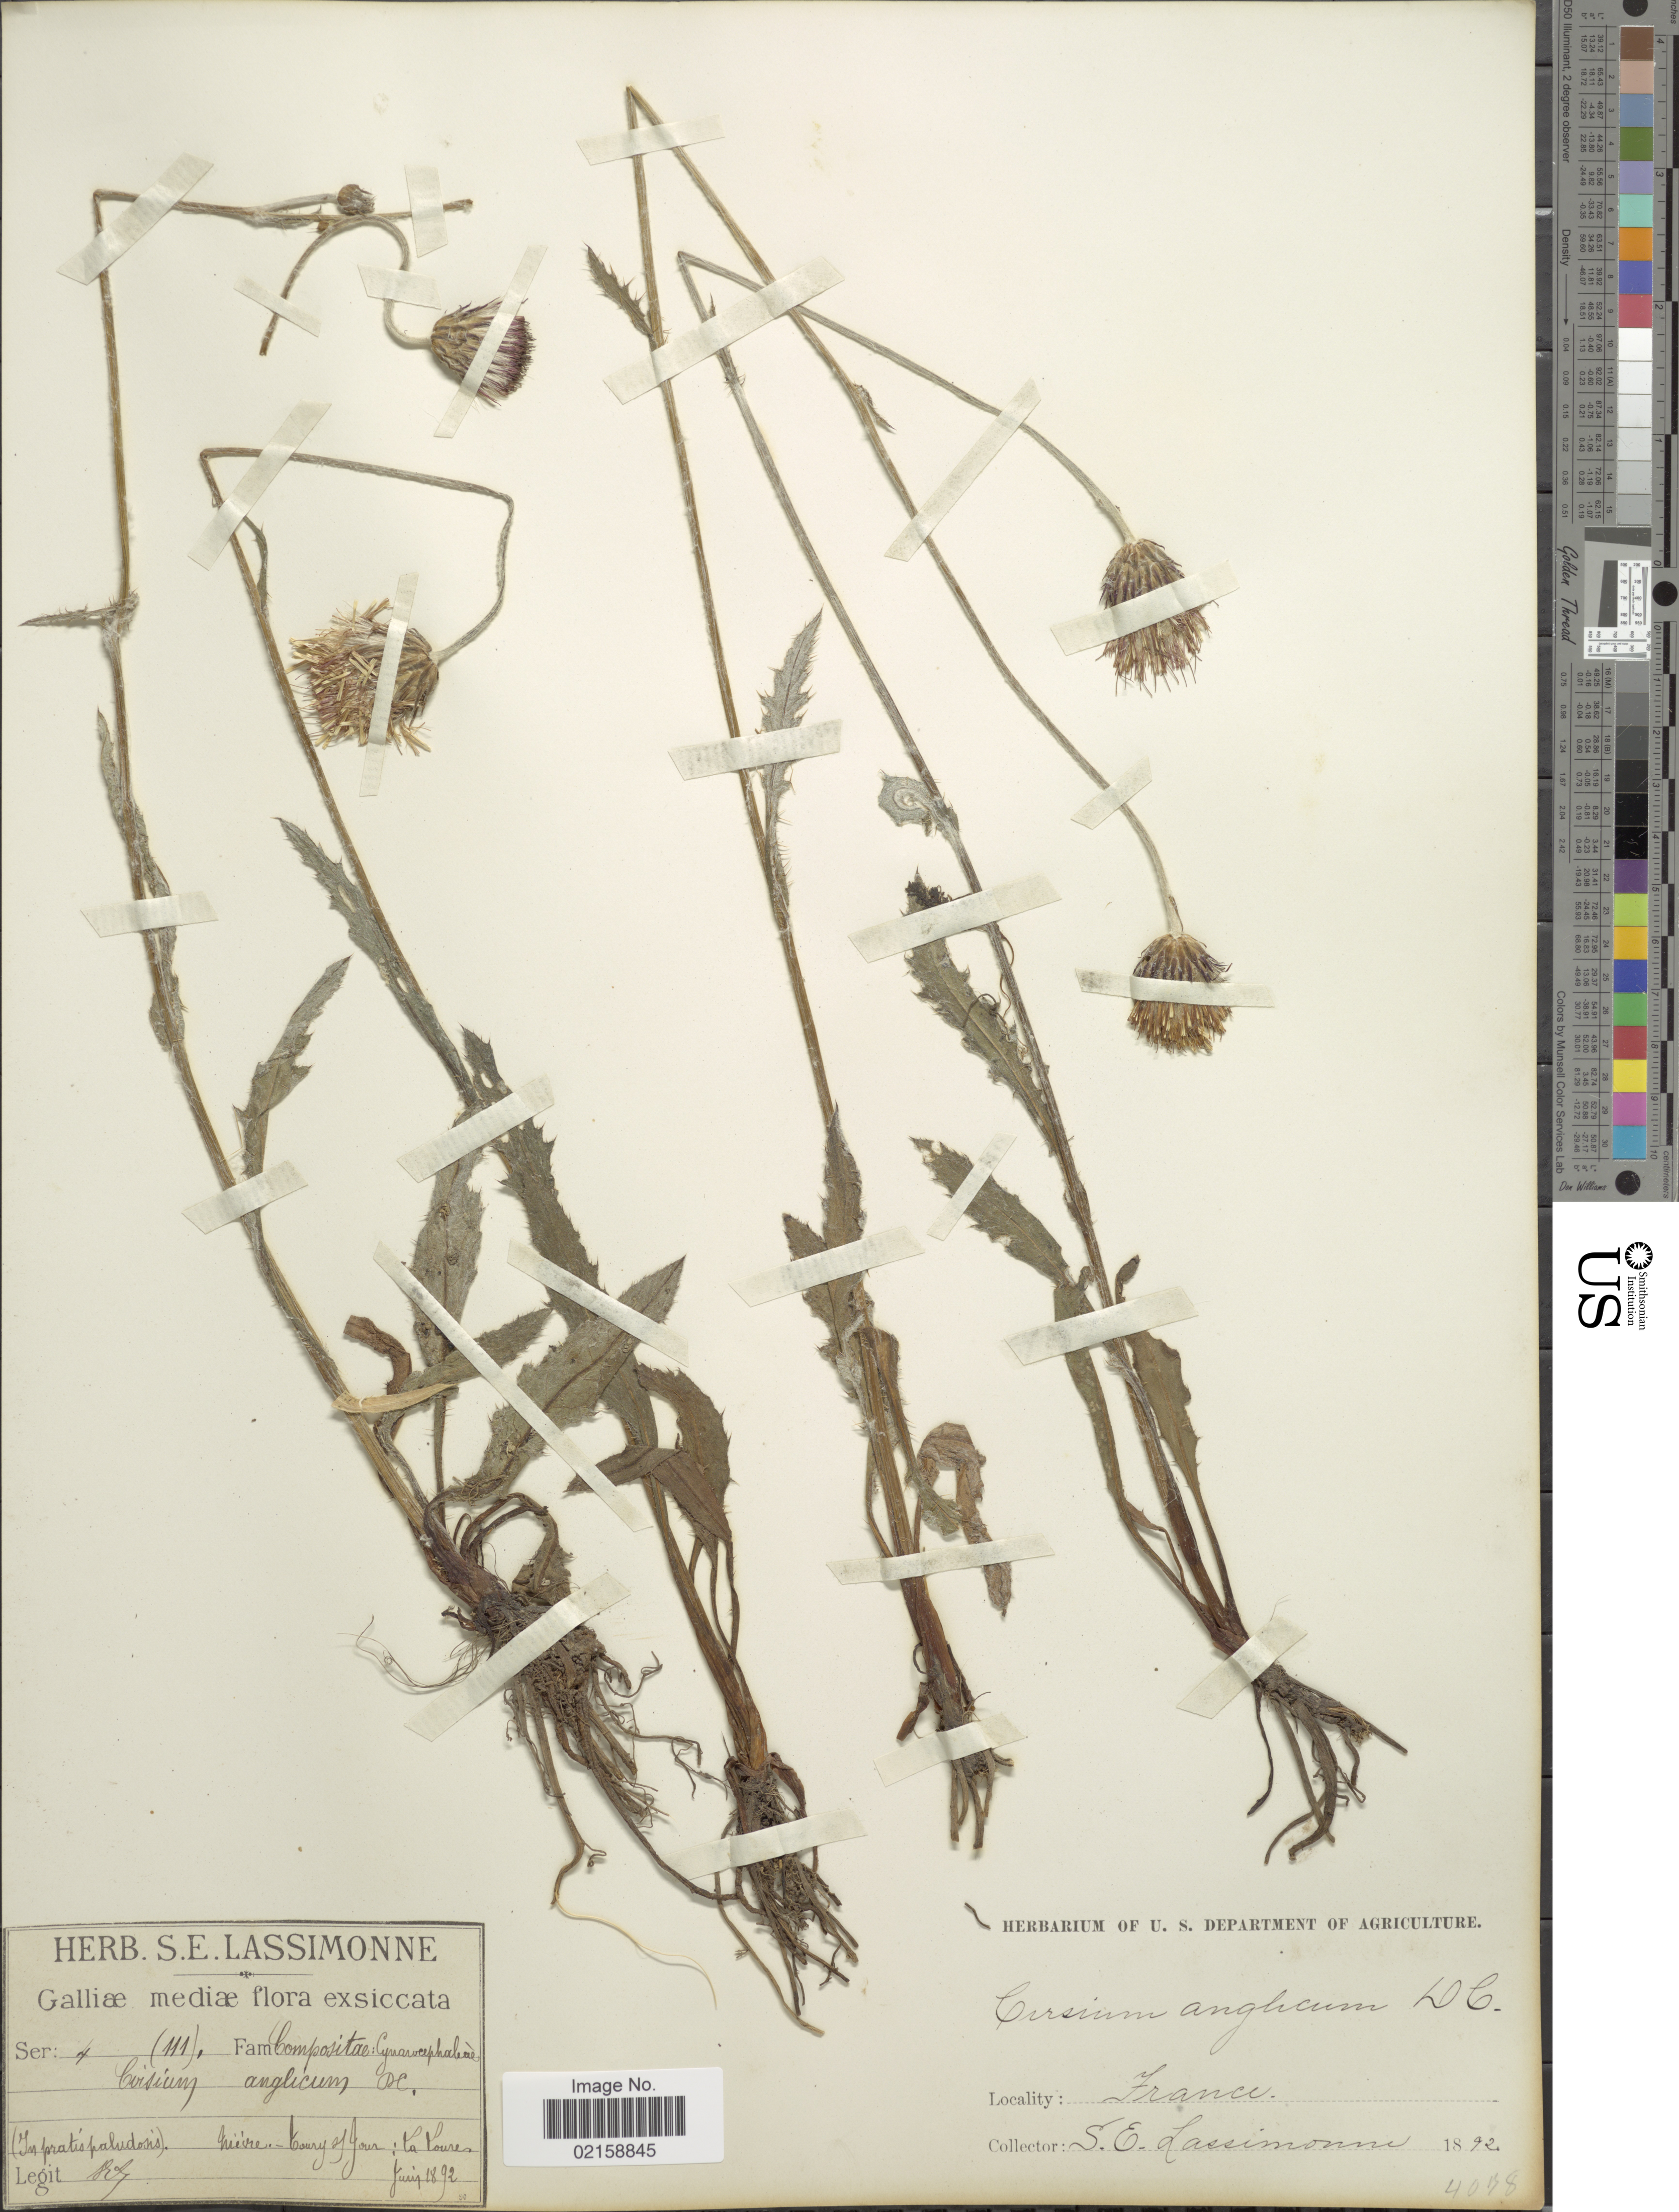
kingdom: Plantae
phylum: Tracheophyta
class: Magnoliopsida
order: Asterales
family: Asteraceae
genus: Cirsium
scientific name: Cirsium dissectum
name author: (L.) Hill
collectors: S. Lassimonne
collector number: Ser: 4(111)?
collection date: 1892-06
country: France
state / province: Bourgogne-Franche-Comté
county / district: Nièvre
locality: In pratis paludosis [In marshy meadows]. Nièvre - Toury sf Jour [Toury sur Jour]: La Loure.